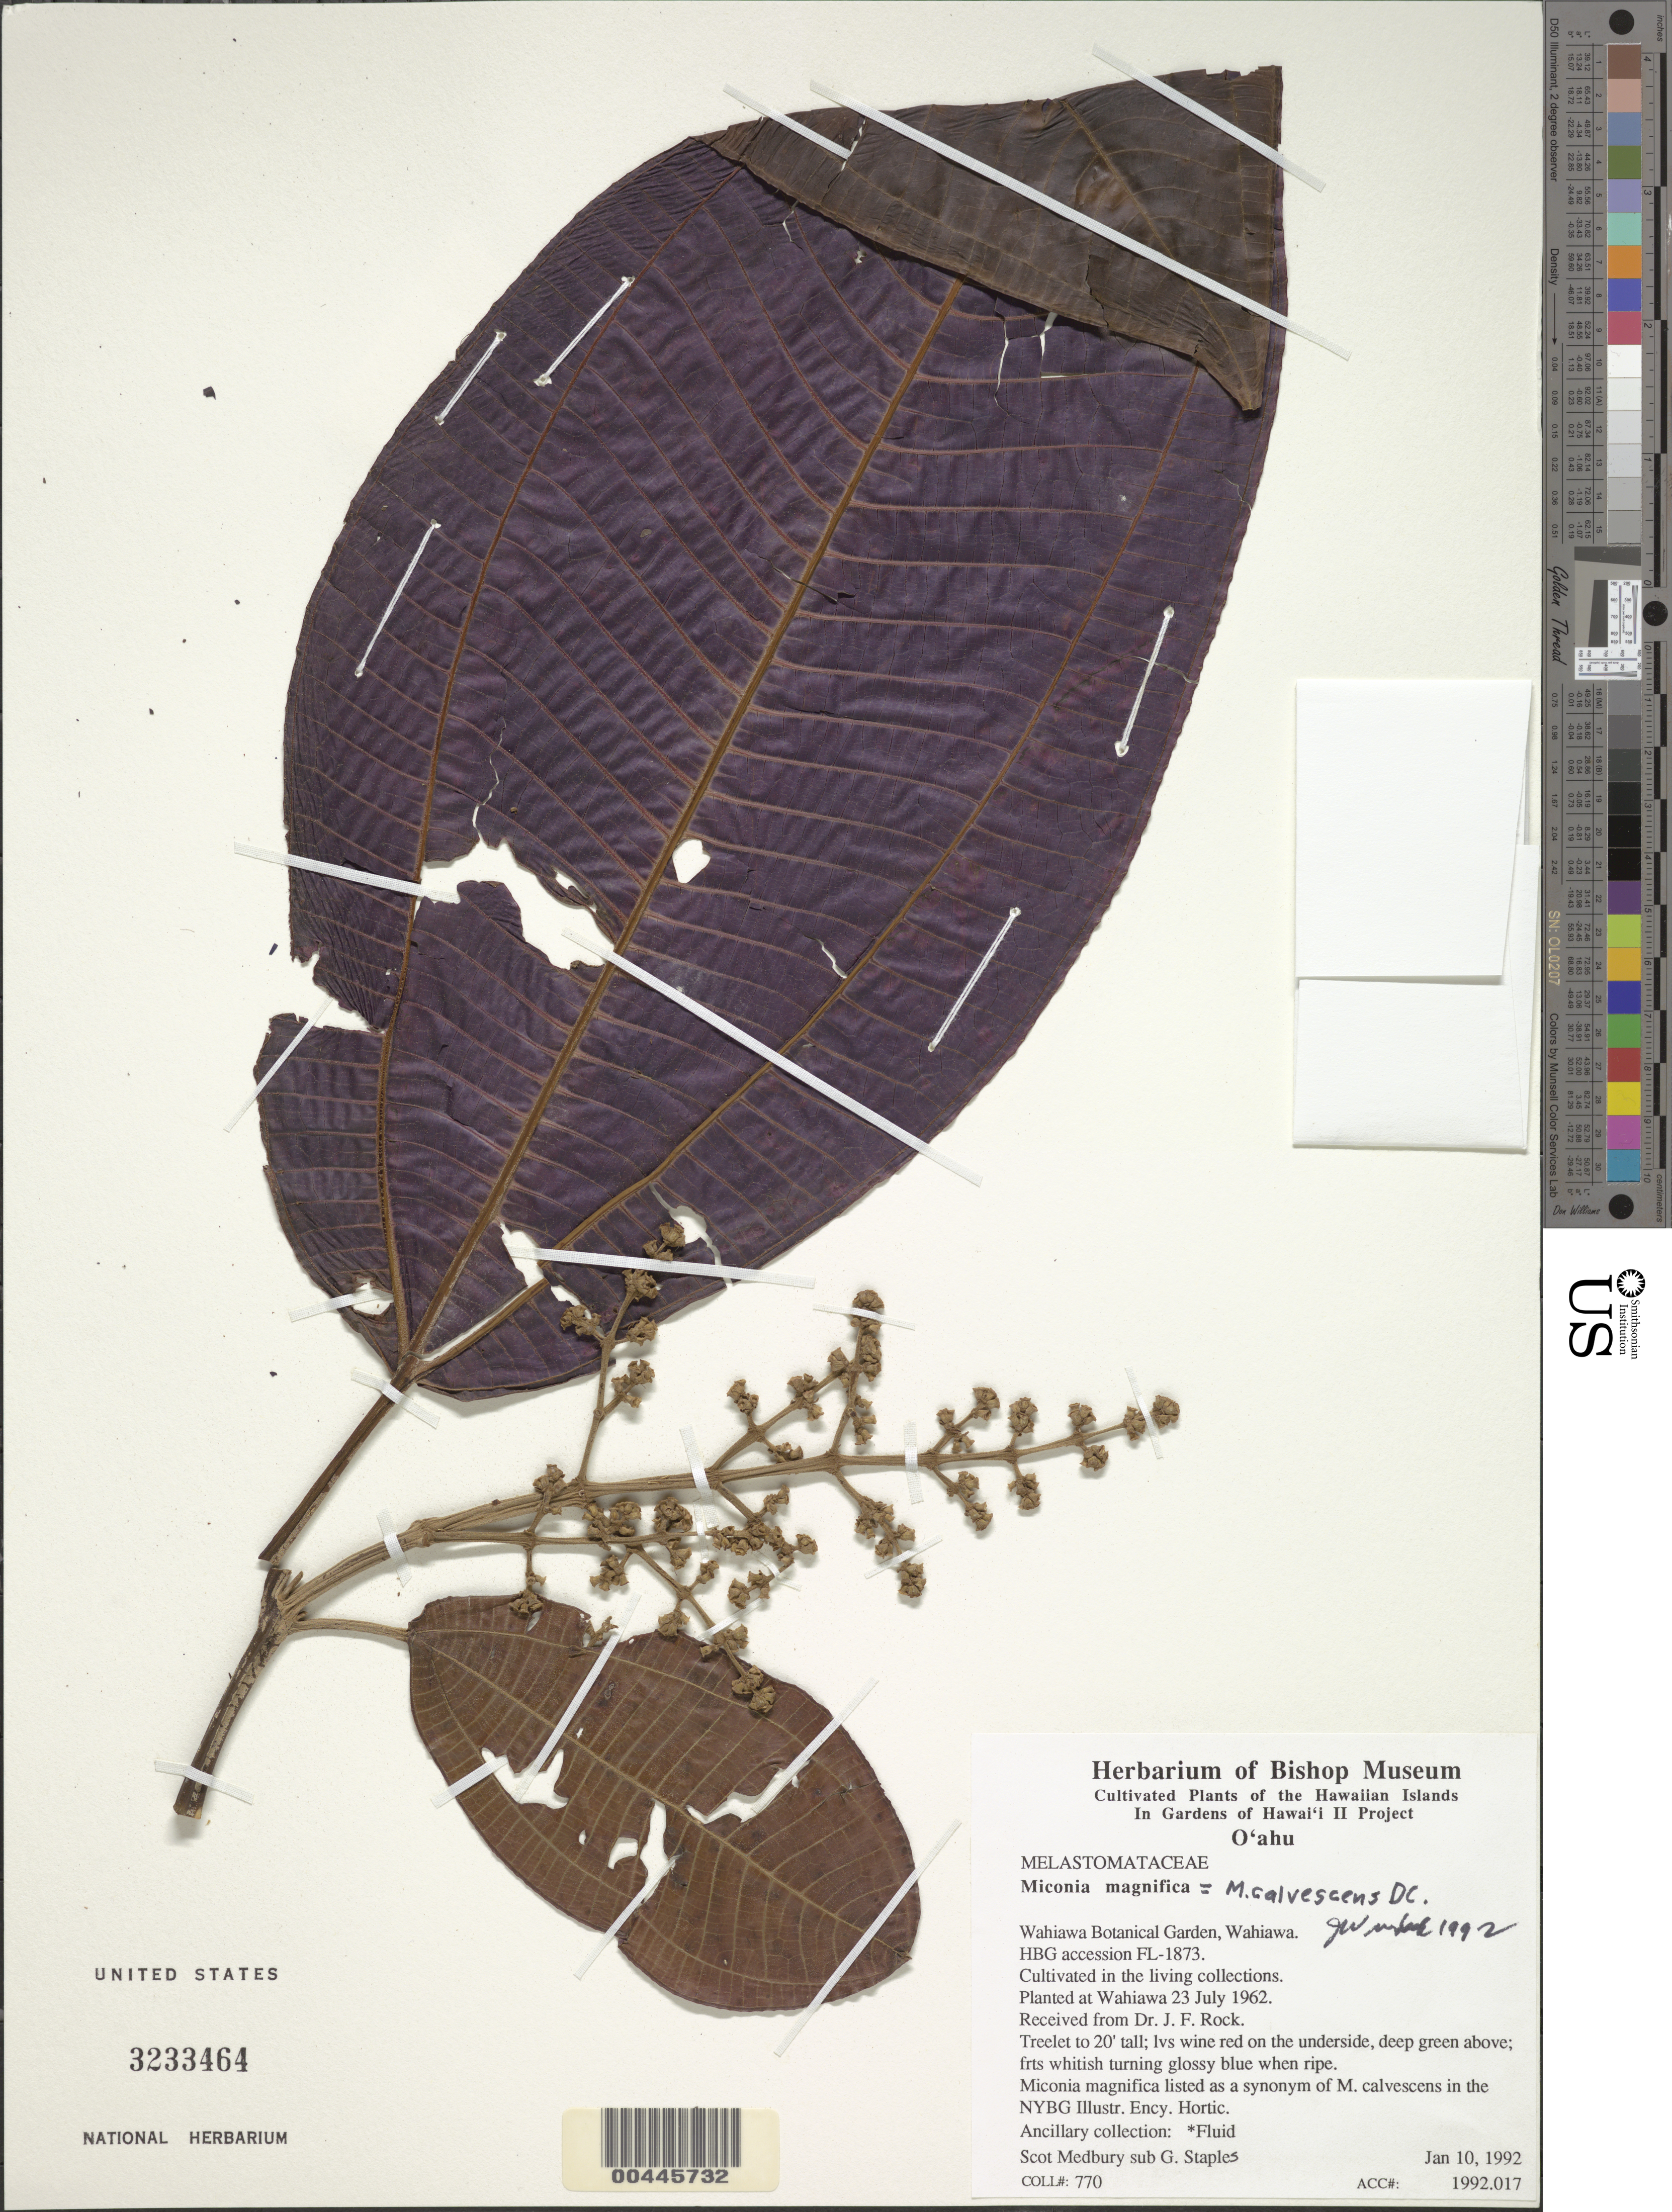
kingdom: Plantae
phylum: Tracheophyta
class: Magnoliopsida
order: Myrtales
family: Melastomataceae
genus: Miconia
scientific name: Miconia calvescens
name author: DC.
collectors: S. Medbury & G. Staples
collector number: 770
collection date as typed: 10 Jan 1992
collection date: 1992-01-10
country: United States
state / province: Hawaii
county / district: Honolulu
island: Oahu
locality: Wahiawa Botanical Garden, Wahiawa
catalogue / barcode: US 3233464